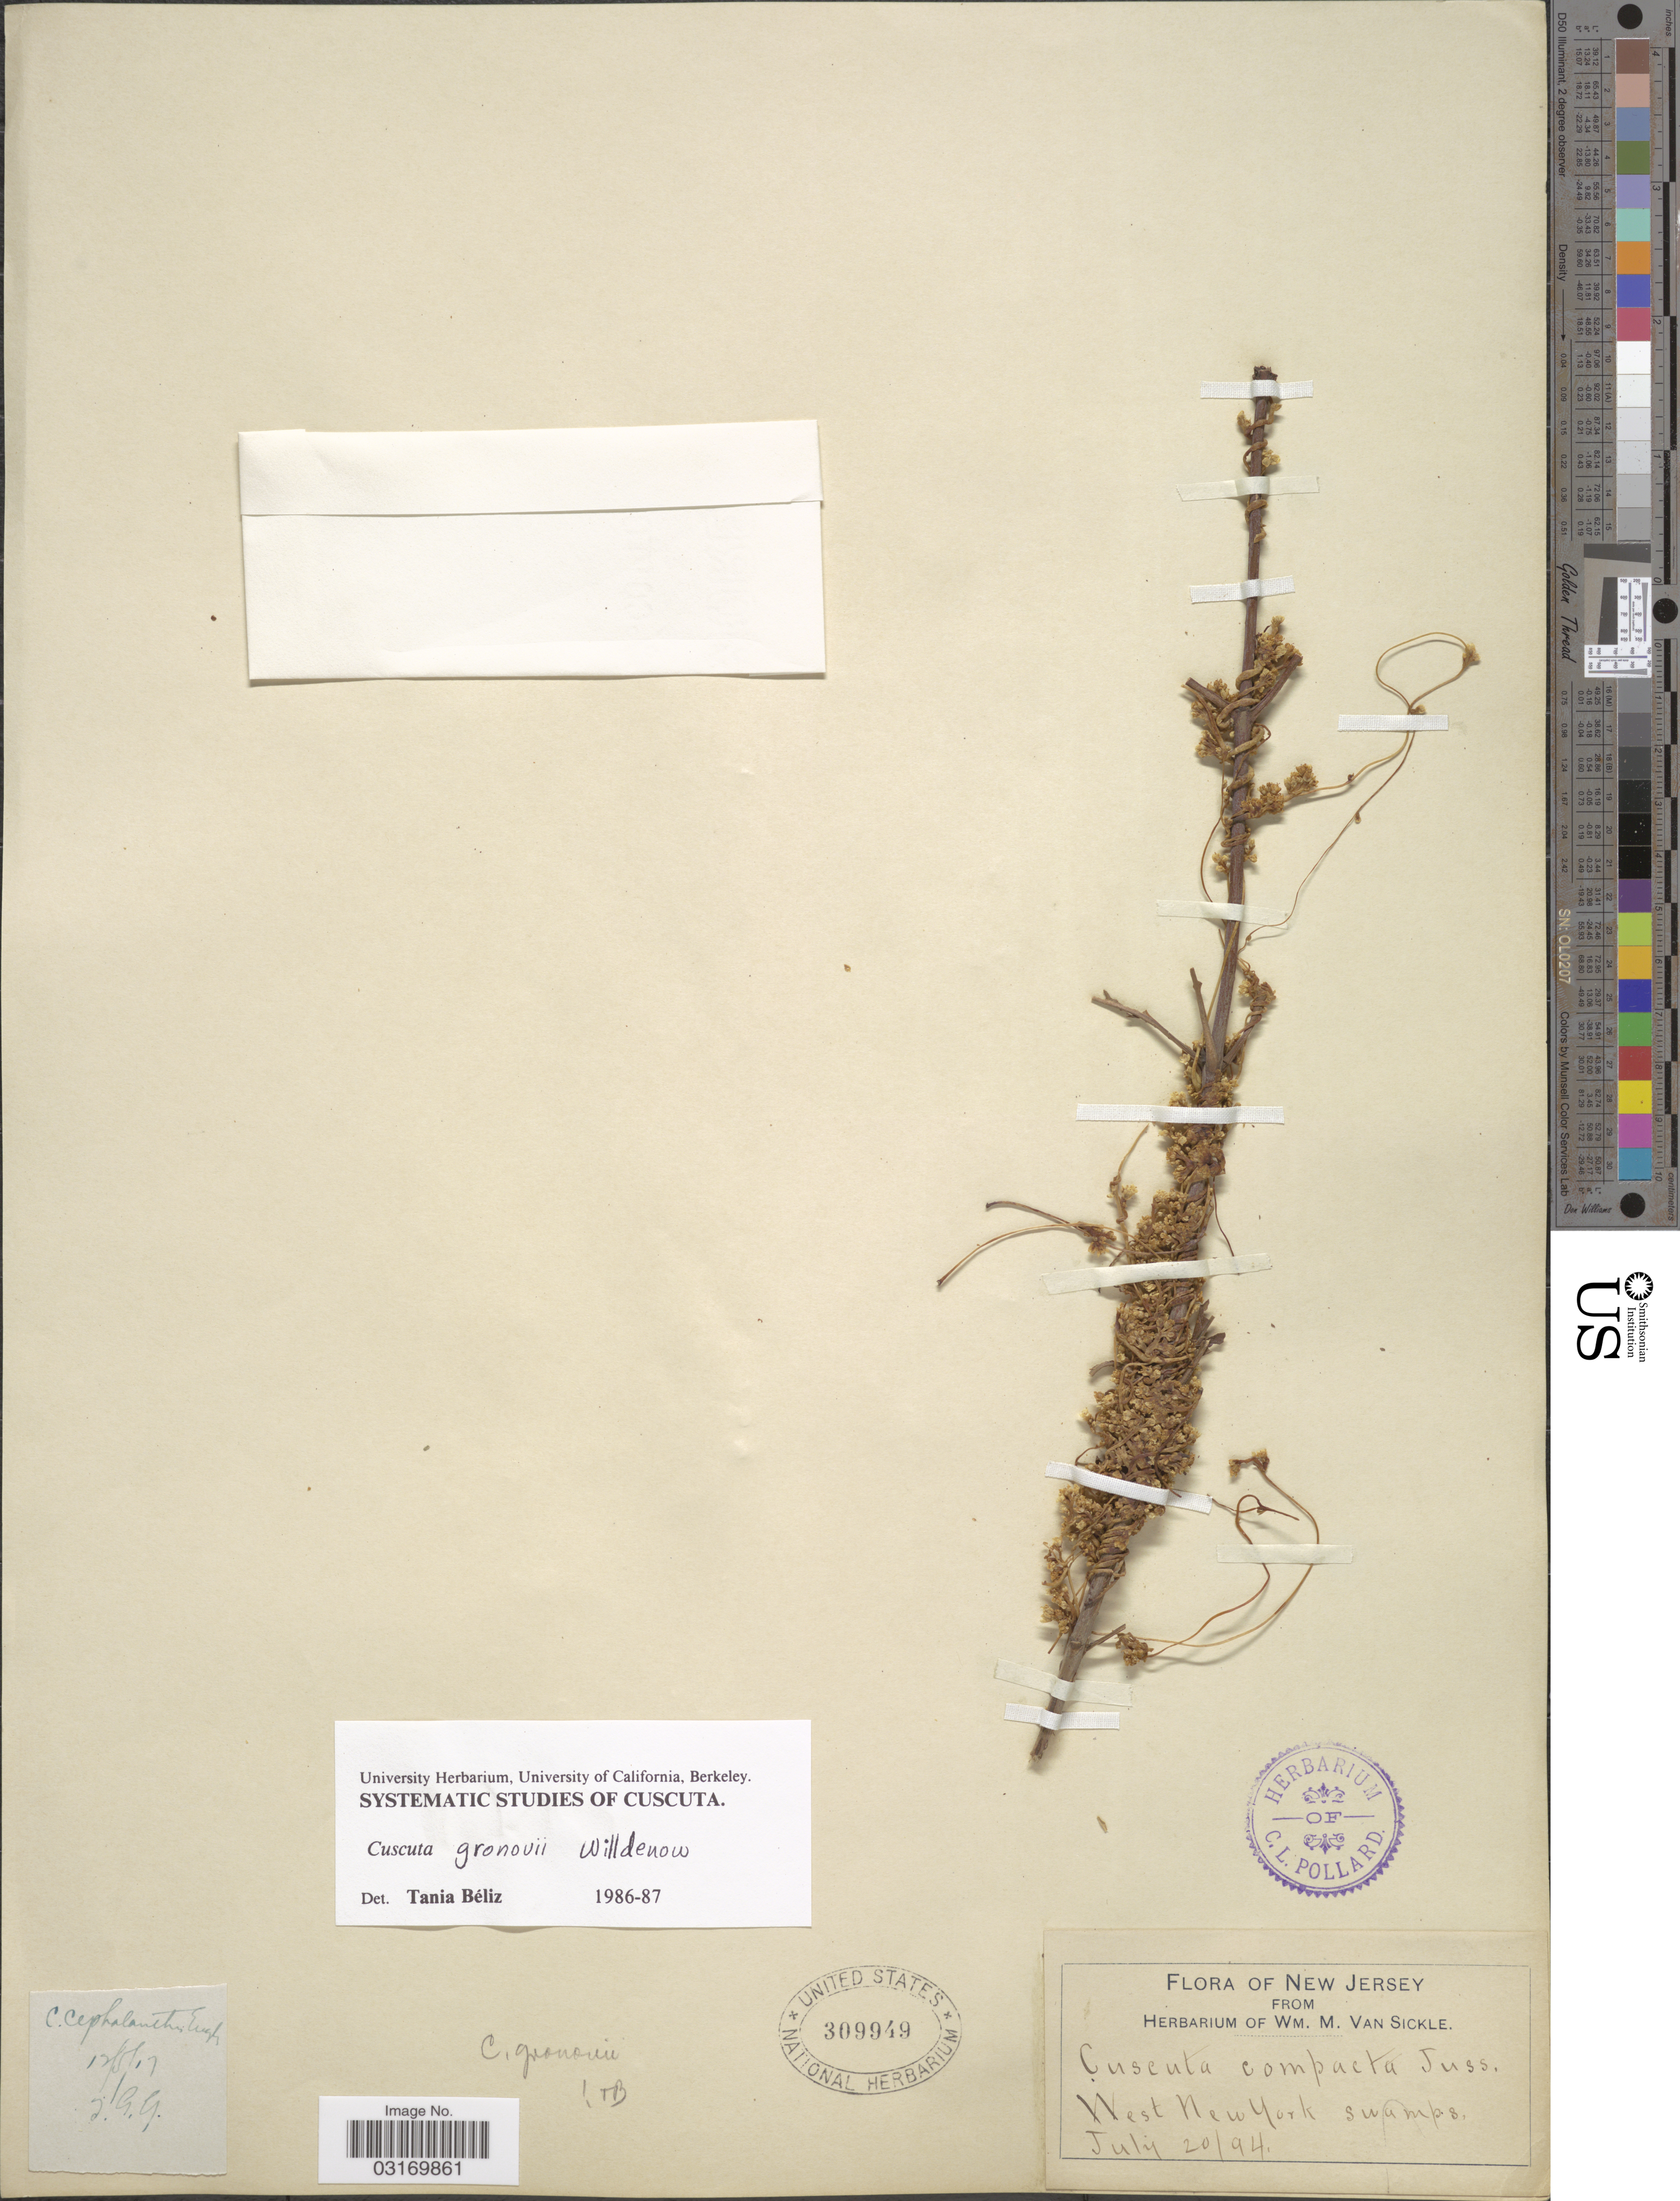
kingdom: Plantae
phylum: Tracheophyta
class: Magnoliopsida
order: Solanales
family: Convolvulaceae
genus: Cuscuta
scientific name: Cuscuta gronovii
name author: Willd. ex Schult.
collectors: ex herb. Wm. M. Van Sickle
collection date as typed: Transcribed d/m/y: 20/7/94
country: United States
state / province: New Jersey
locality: West New York swamps.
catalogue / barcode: US 309949